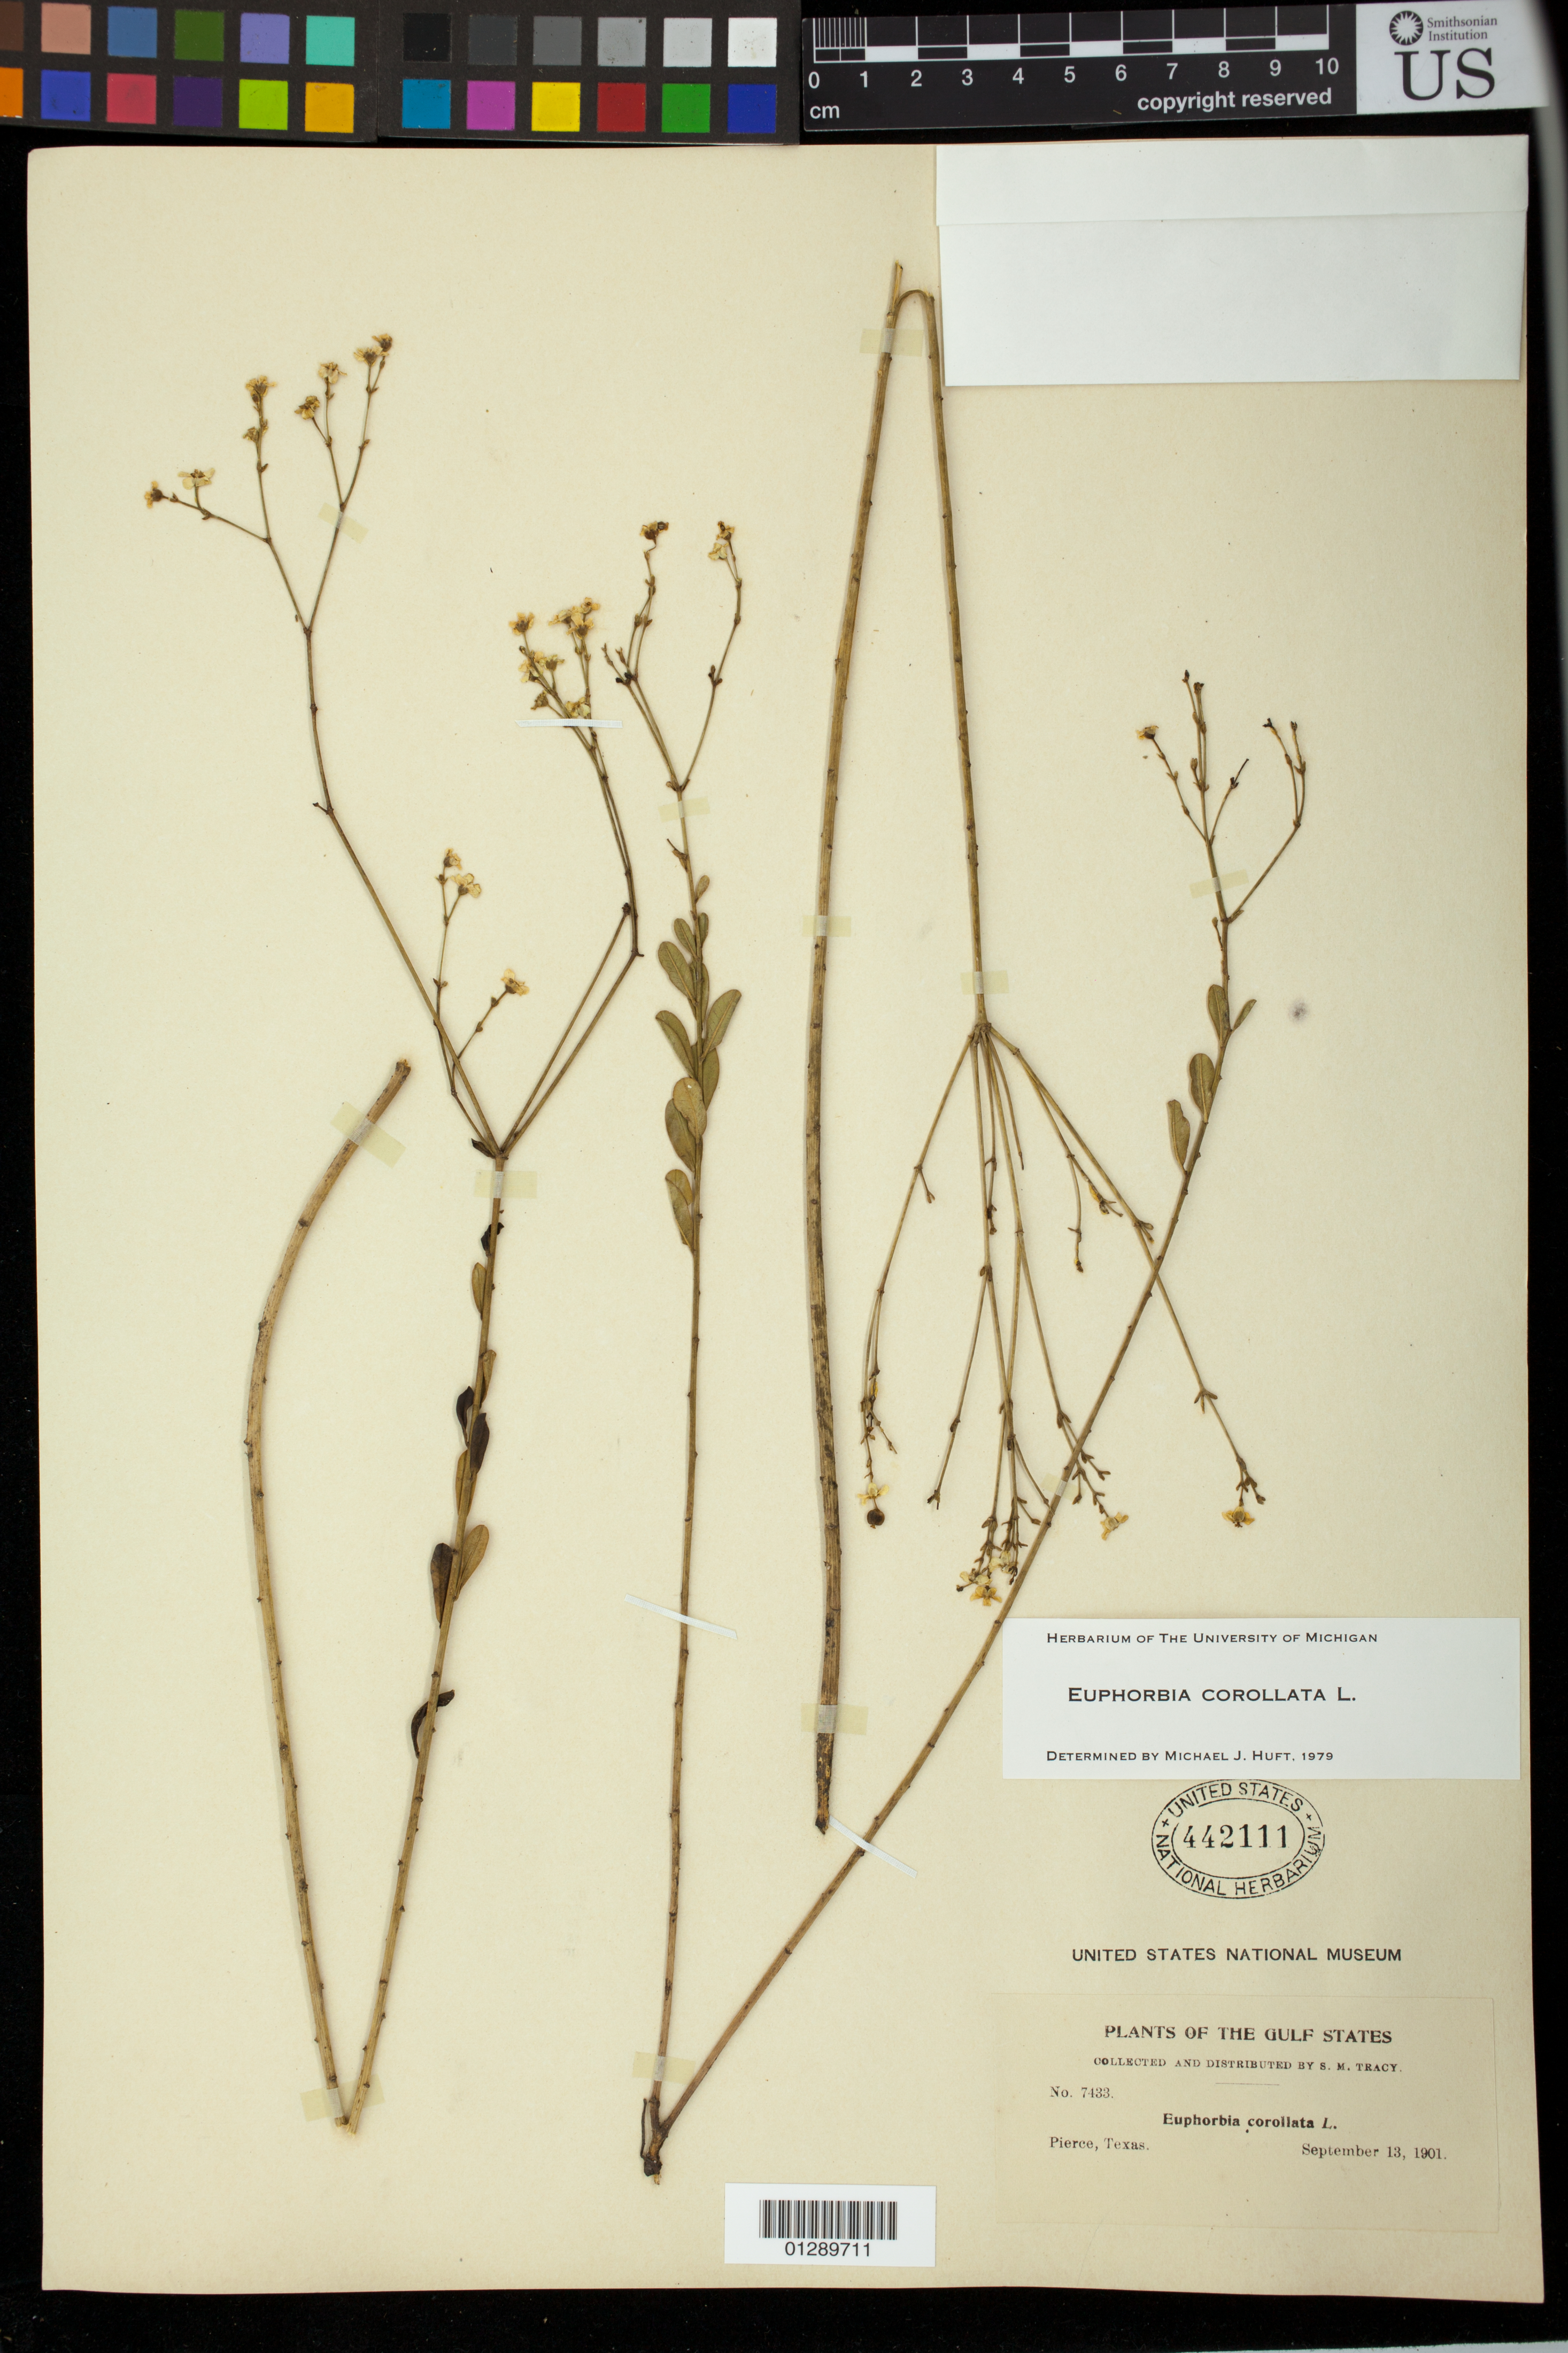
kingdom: Plantae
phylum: Tracheophyta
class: Magnoliopsida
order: Malpighiales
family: Euphorbiaceae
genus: Euphorbia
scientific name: Euphorbia corollata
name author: L.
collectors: S. M. Tracy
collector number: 7433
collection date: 1901-09-13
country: United States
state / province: Texas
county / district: Wharton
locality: Pierce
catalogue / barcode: US 442111